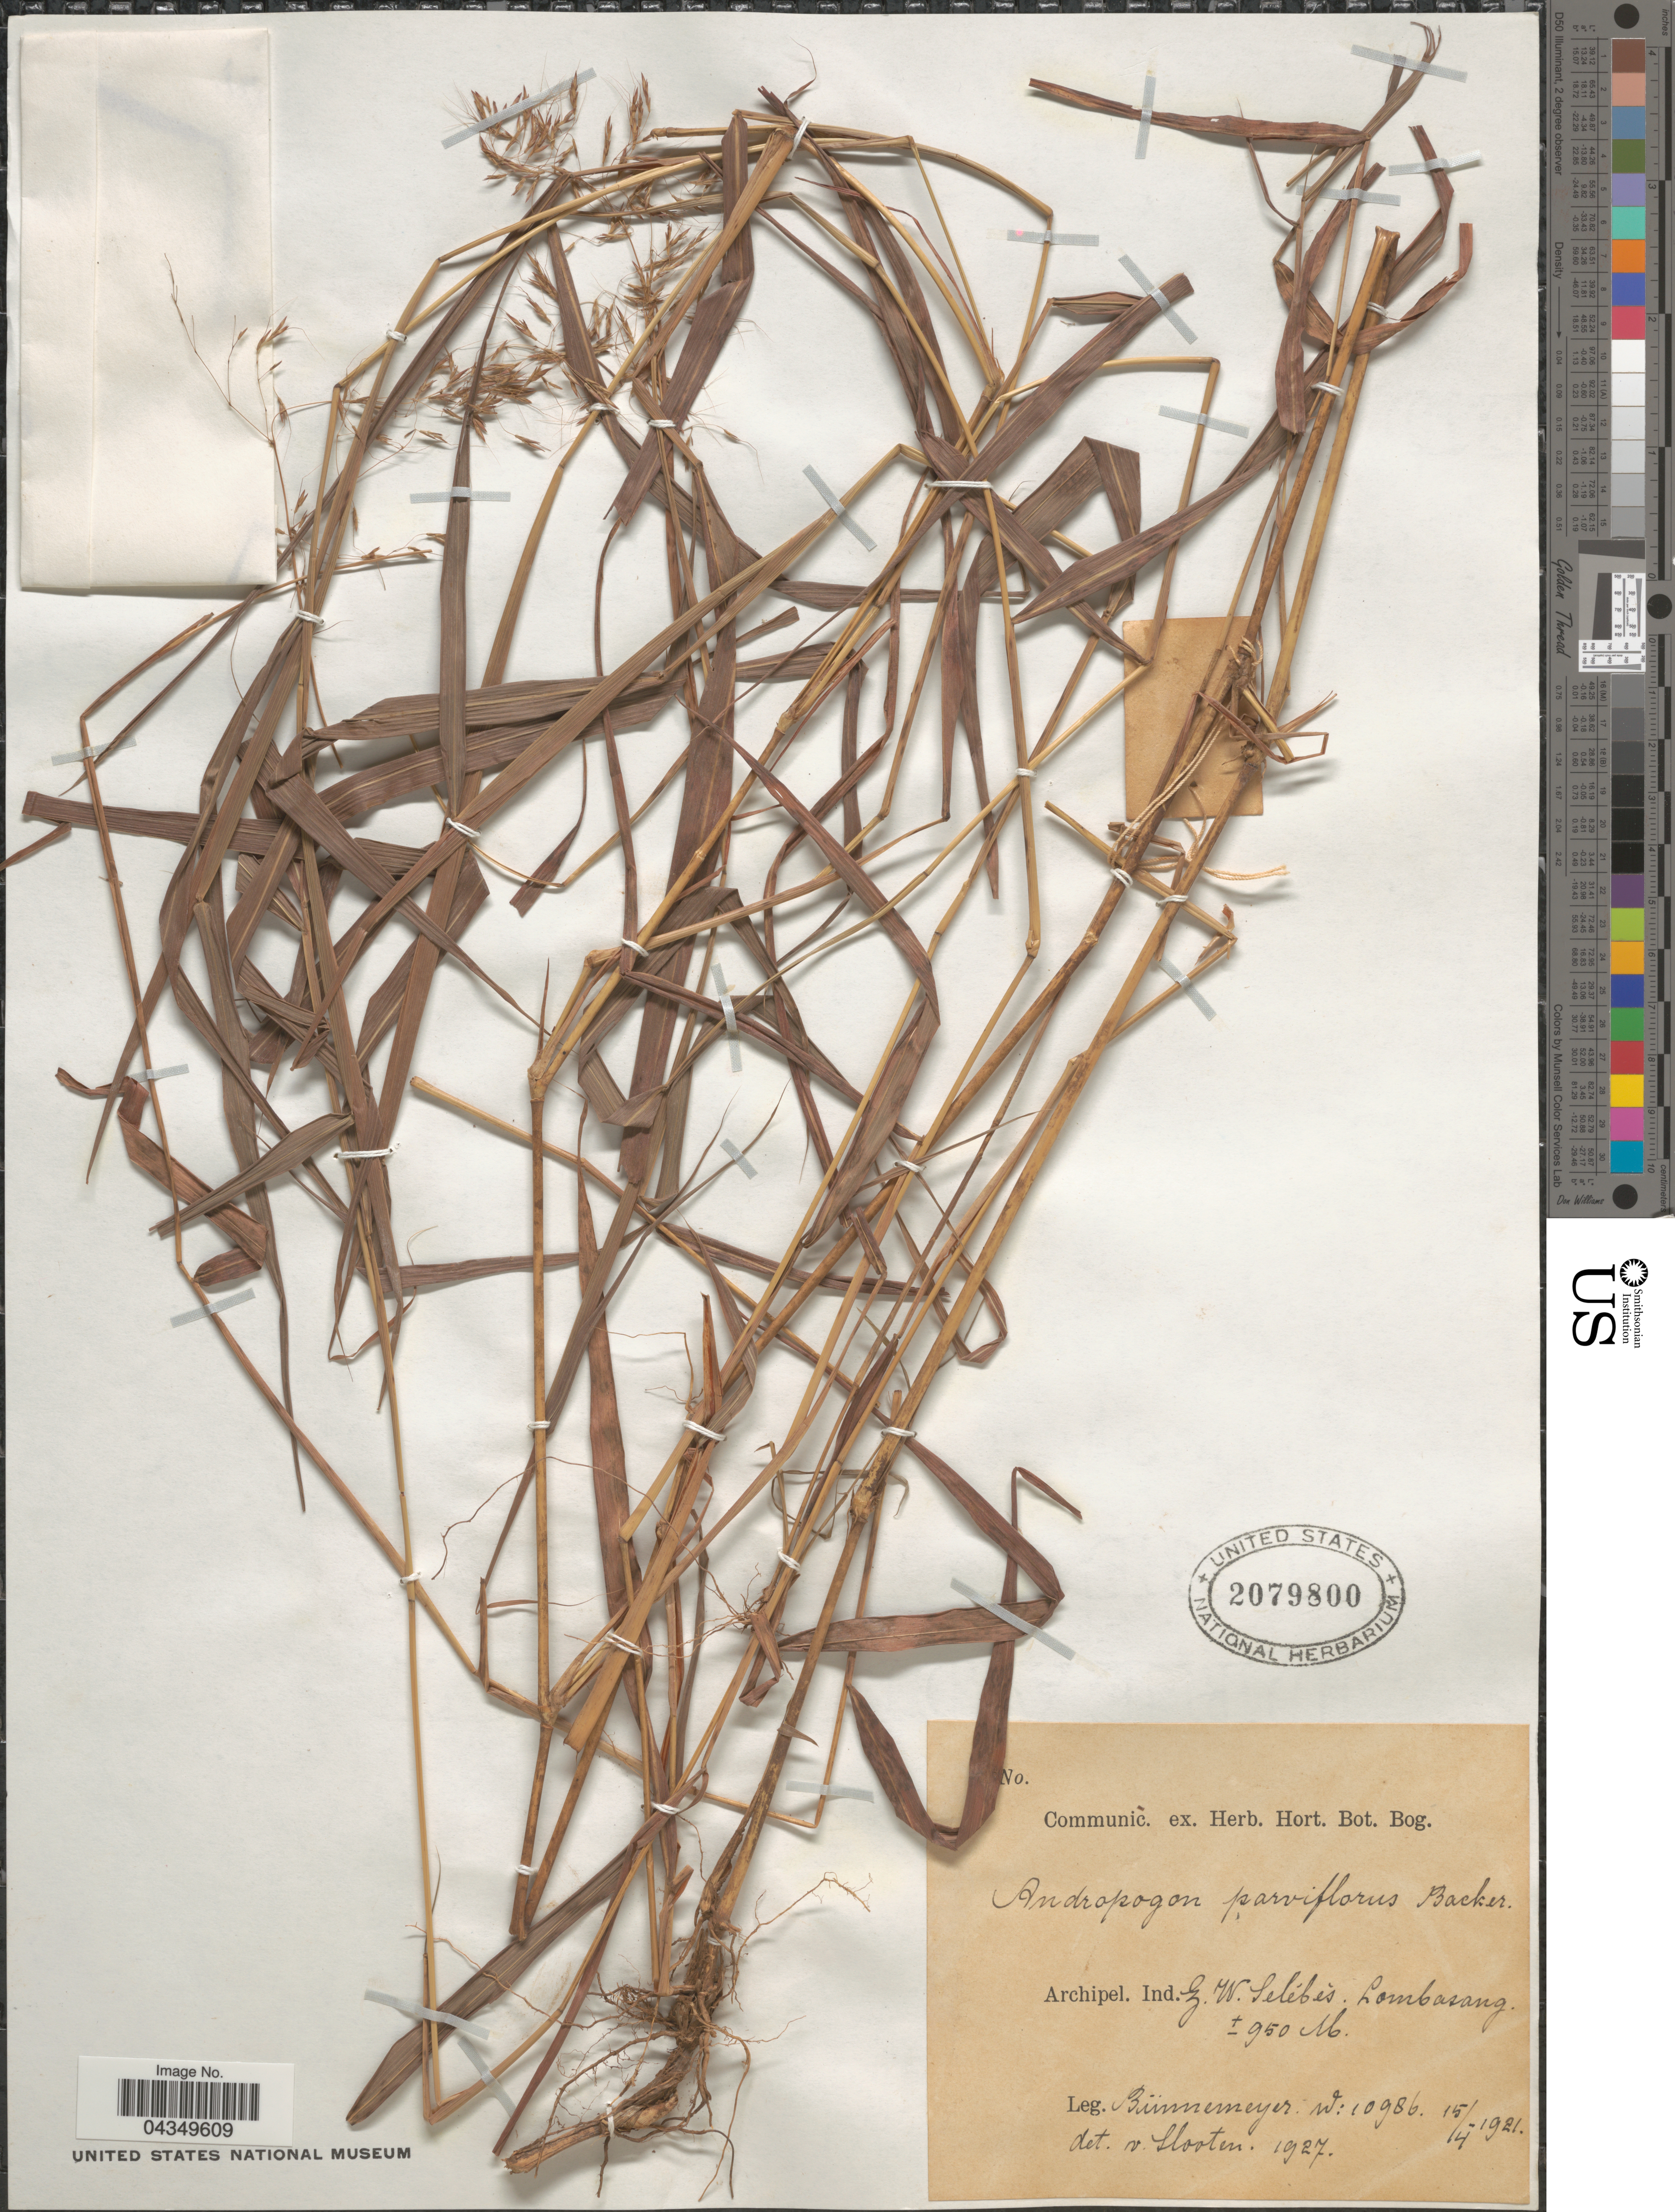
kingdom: Plantae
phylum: Tracheophyta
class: Liliopsida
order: Poales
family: Poaceae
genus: Capillipedium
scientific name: Capillipedium parviflorum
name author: (R. Br.) Stapf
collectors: Bunnemeyer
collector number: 10986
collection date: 1921-04-15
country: Indonesia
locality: Archipel. Ind. Z [interpreted].W. Selébès. Lombasang.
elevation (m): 950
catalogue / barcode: US 2079800